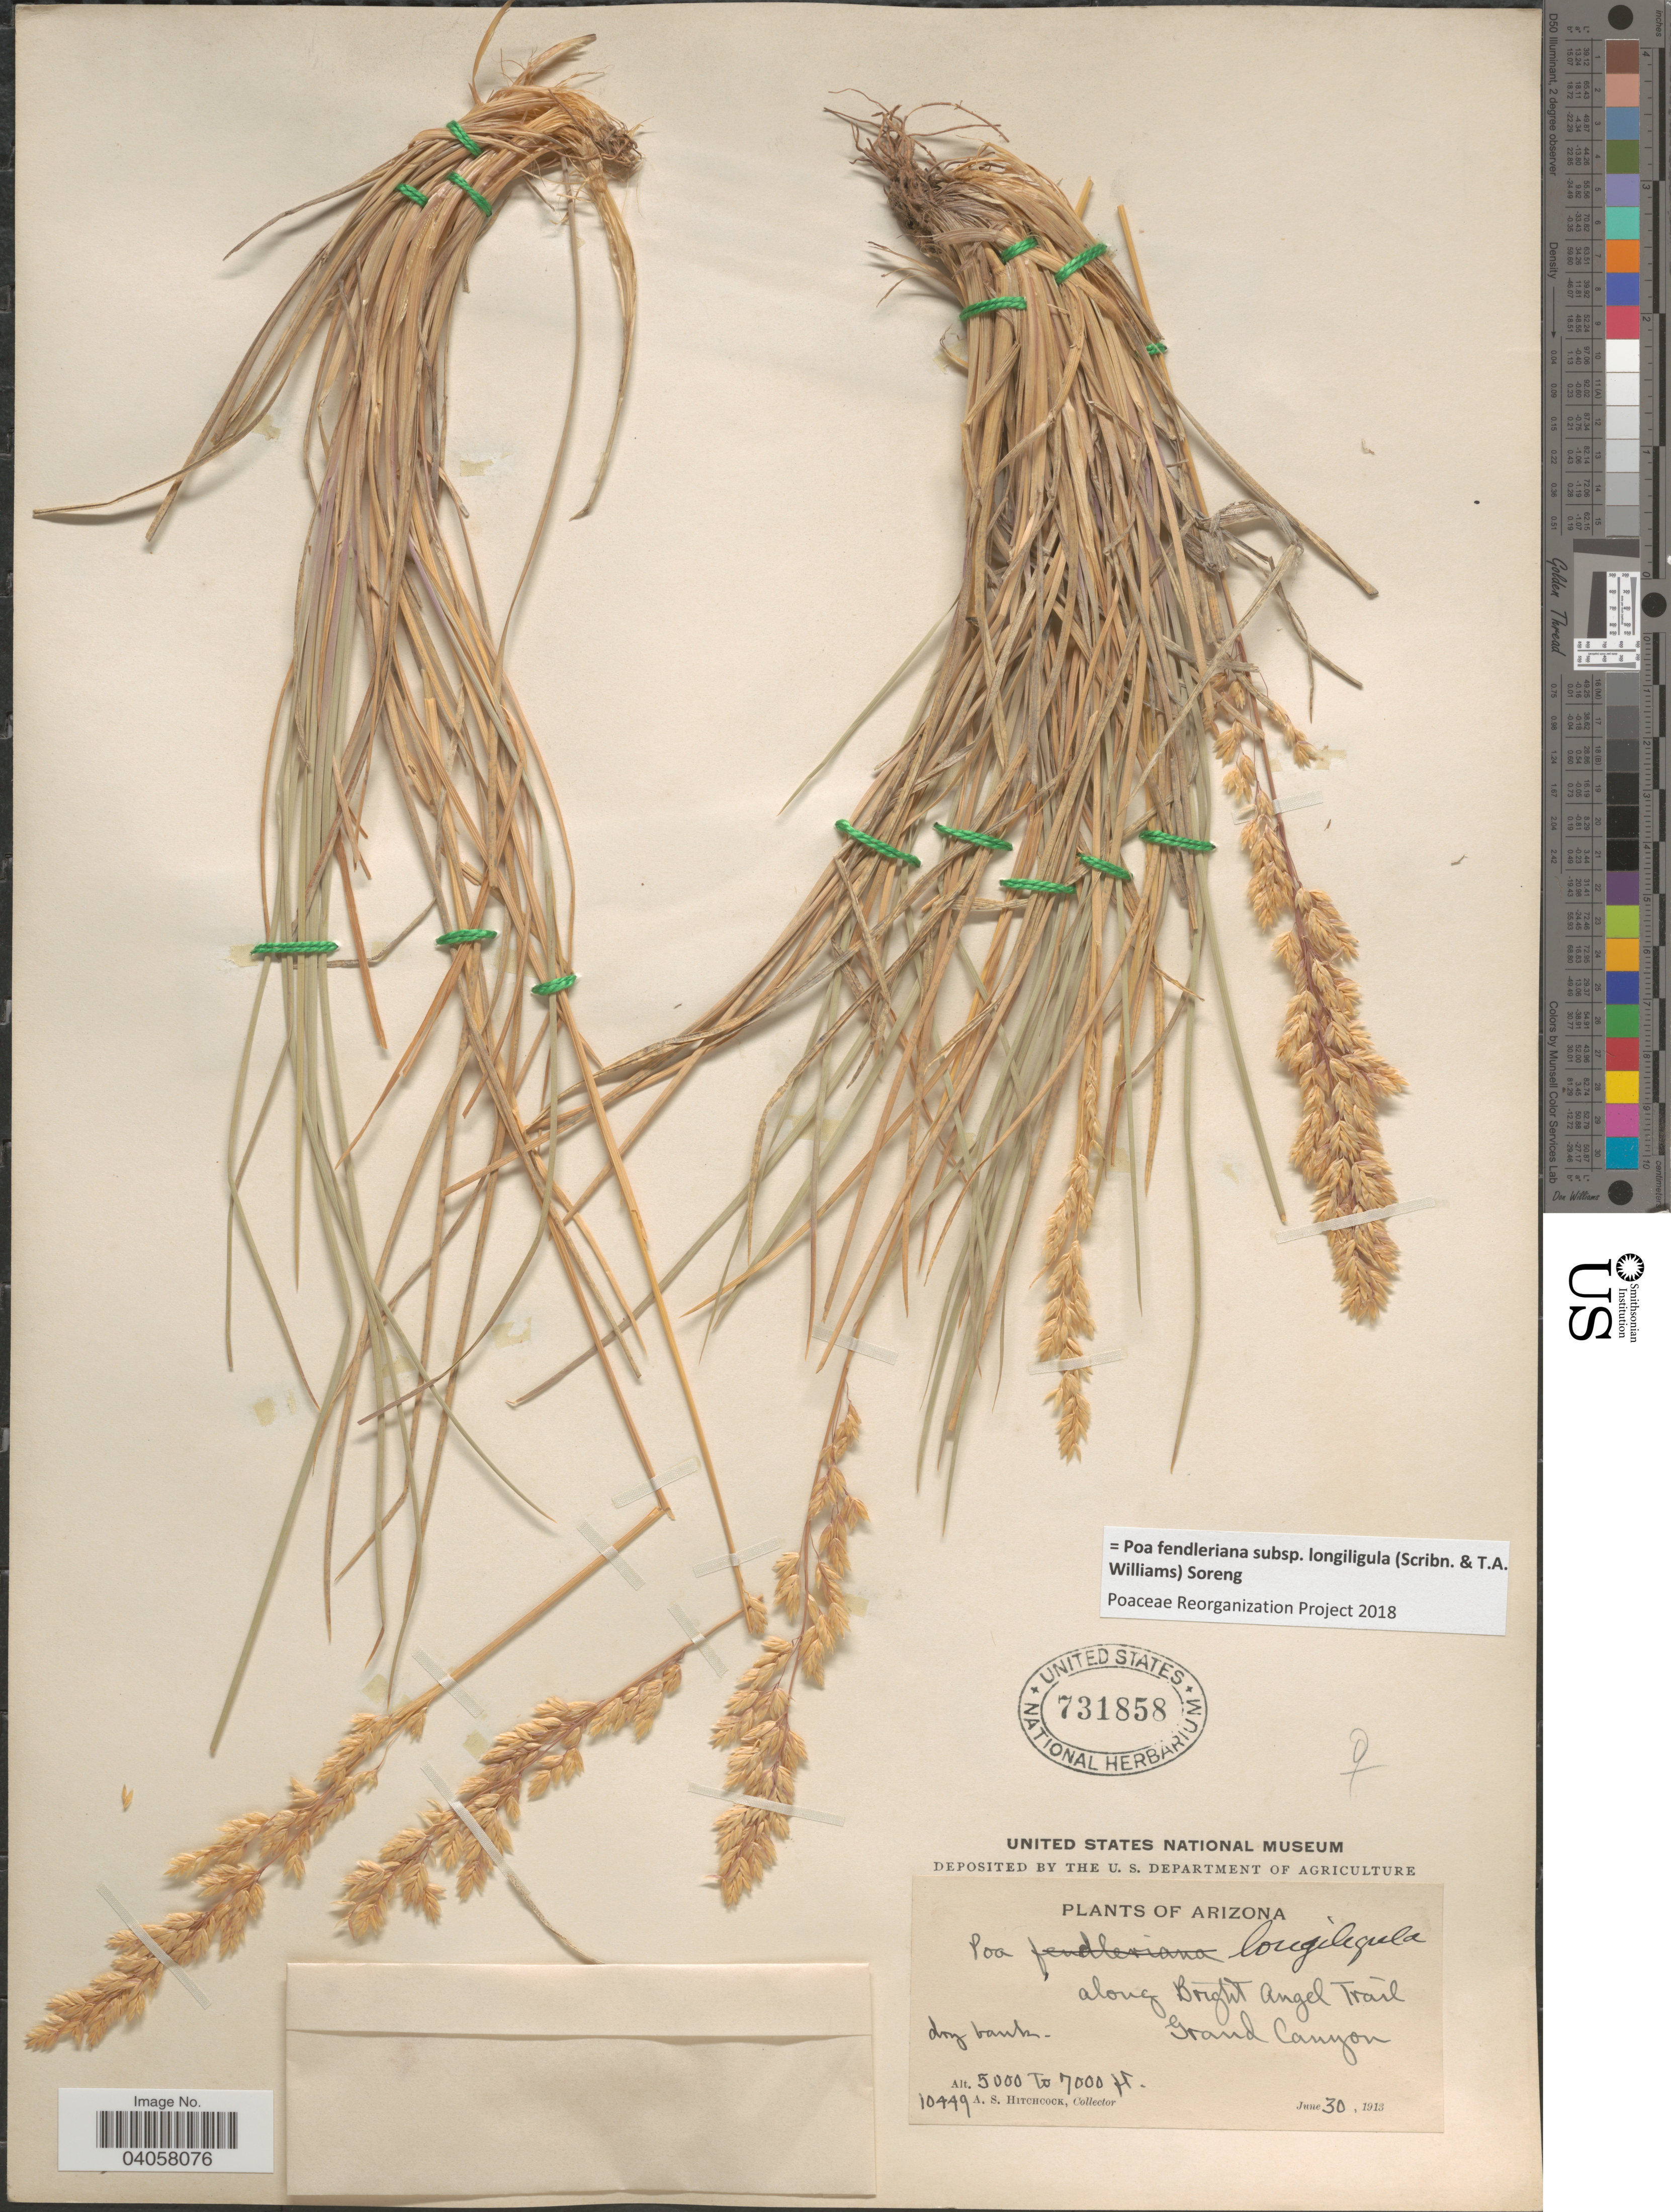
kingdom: Plantae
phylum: Tracheophyta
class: Liliopsida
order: Poales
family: Poaceae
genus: Poa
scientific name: Poa fendleriana subsp. longiligula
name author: (Scribn. & T.A. Williams) Soreng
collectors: A. S. Hitchcock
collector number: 10449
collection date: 1913-06-30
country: United States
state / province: Arizona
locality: Along Bright Angel Trail Grand Canyon.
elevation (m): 1524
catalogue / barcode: US 731858